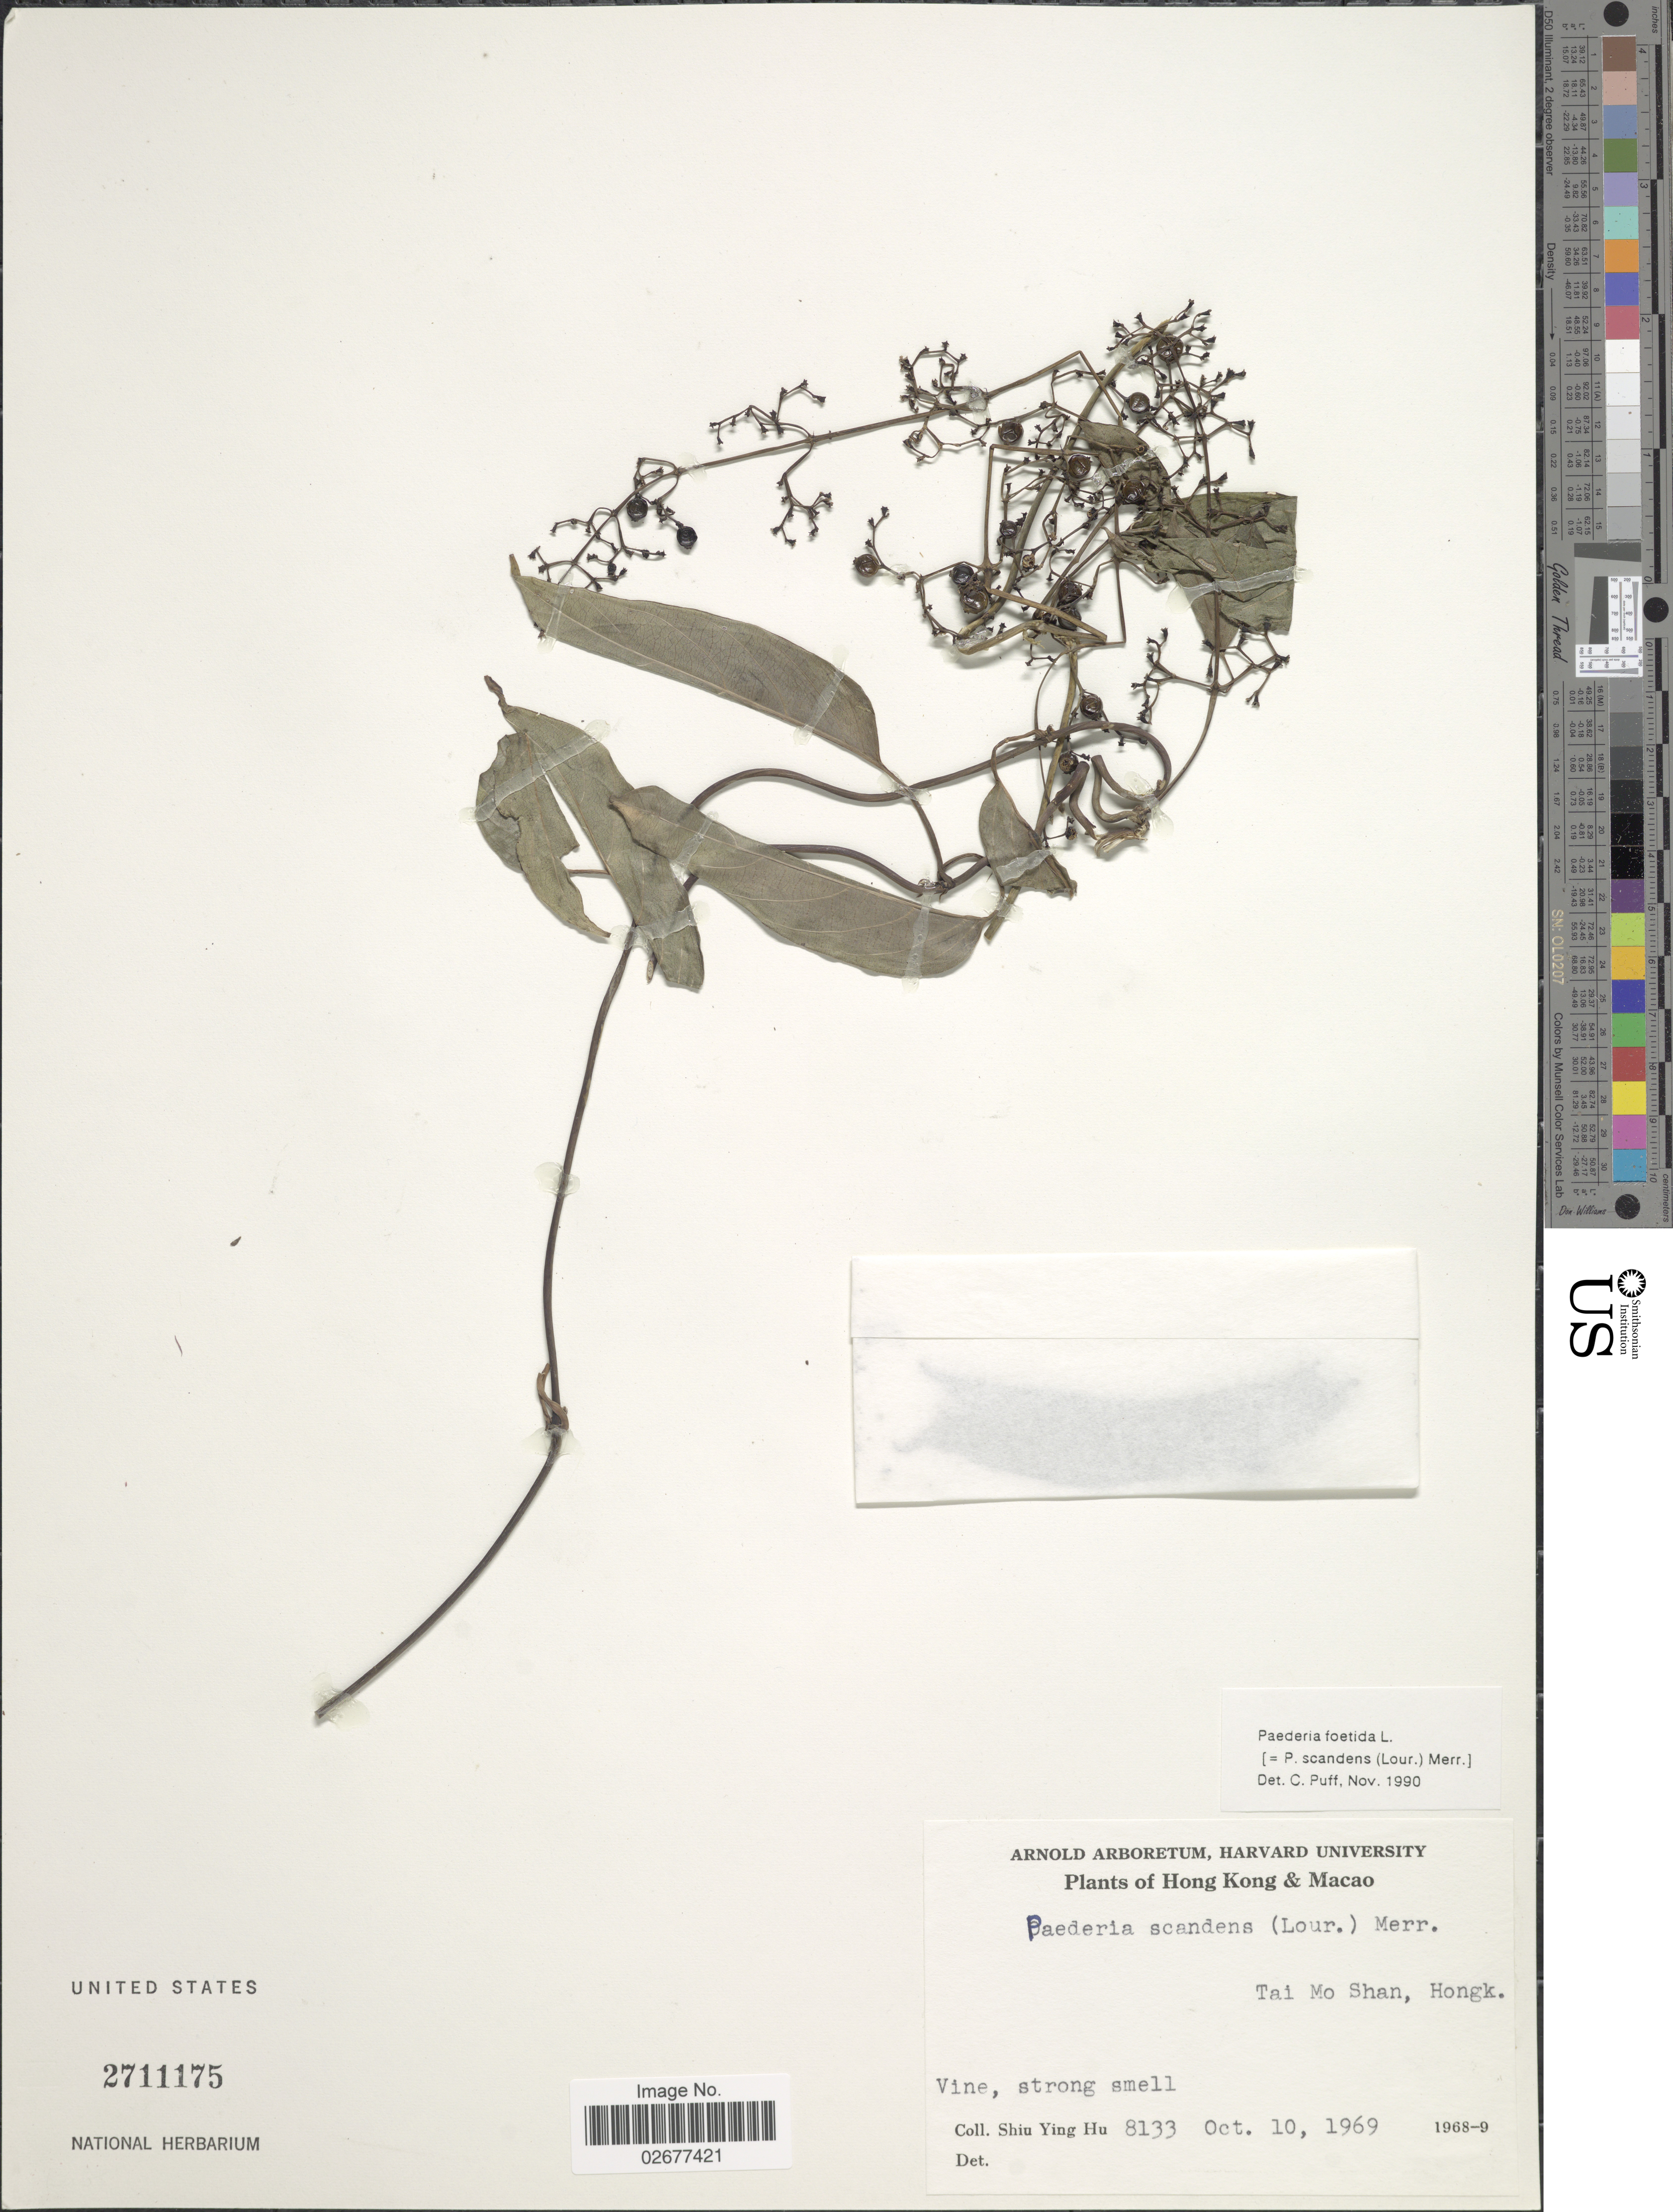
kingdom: Plantae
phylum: Tracheophyta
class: Magnoliopsida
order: Gentianales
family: Rubiaceae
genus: Paederia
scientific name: Paederia foetida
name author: L.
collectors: S. Y. Hu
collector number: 8133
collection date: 1969-10-10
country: China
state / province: Hong Kong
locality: Tai Mo Shan, Hongk.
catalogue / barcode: US 2711175